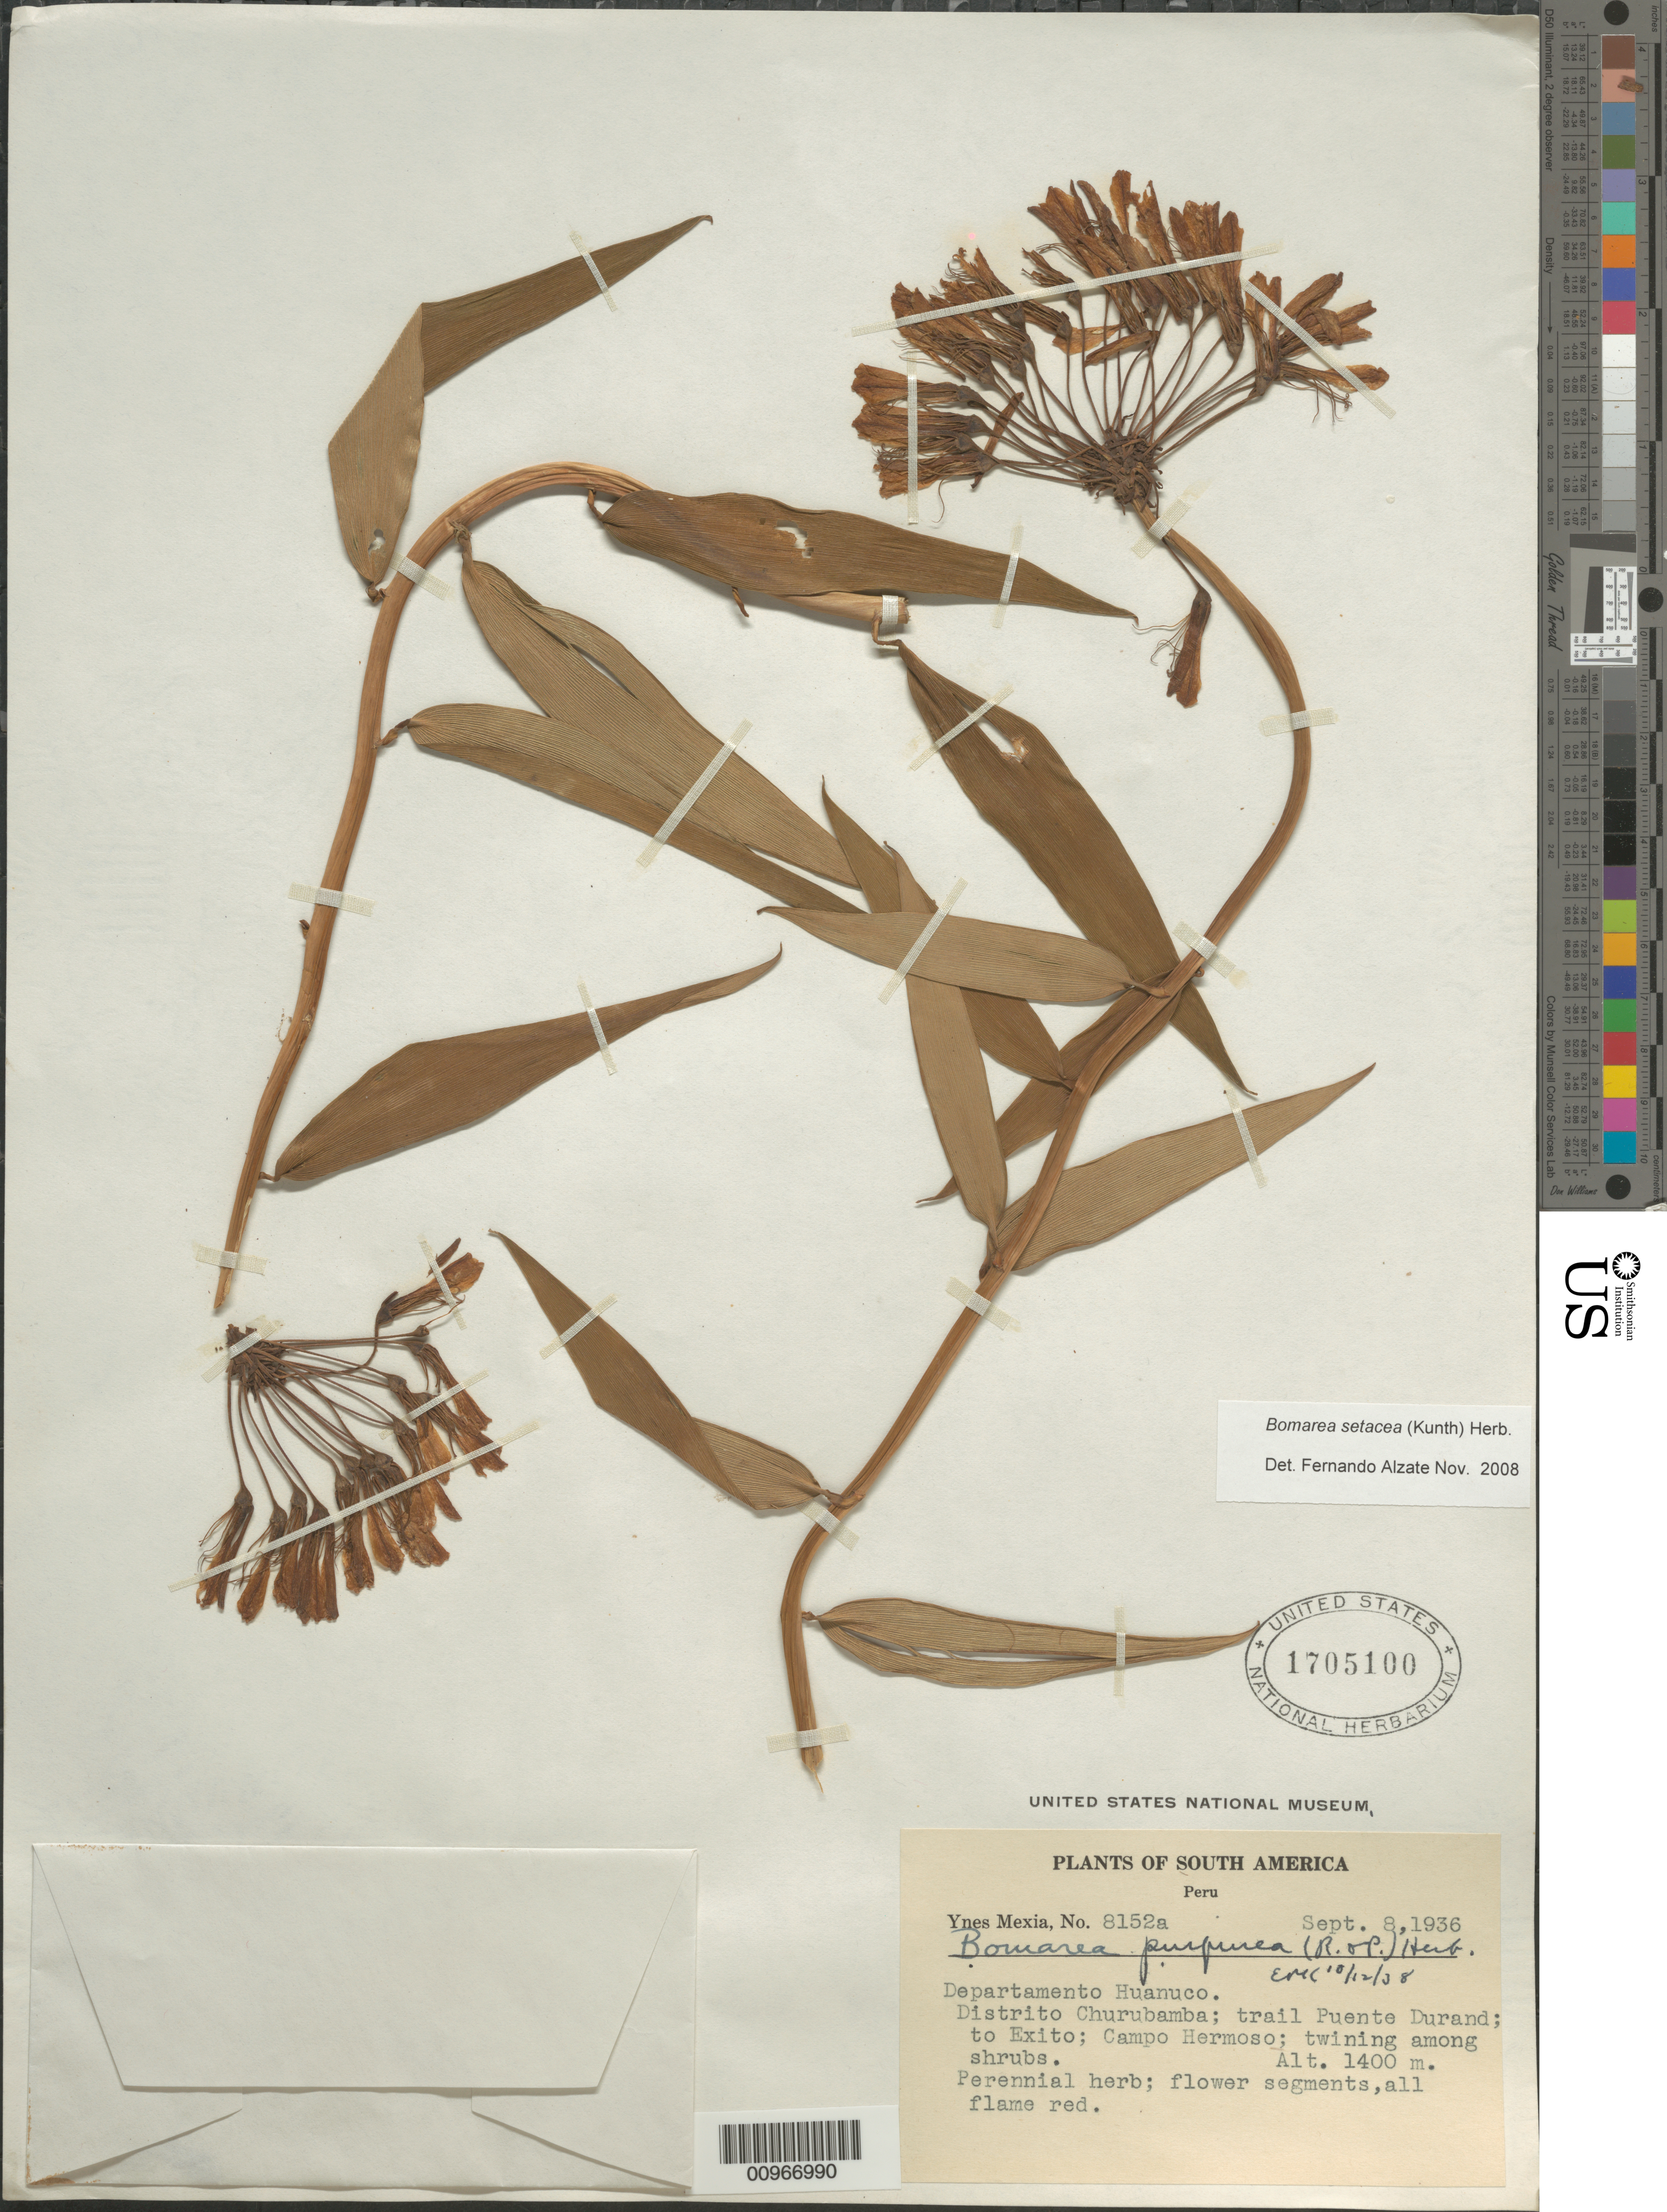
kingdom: Plantae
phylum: Tracheophyta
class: Liliopsida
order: Liliales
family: Alstroemeriaceae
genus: Bomarea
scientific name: Bomarea setacea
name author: (Ruiz & Pav.) Herb.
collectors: Y. Mexia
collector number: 8152a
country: Peru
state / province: Huánuco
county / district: Huánuco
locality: Churubamba Dist., Trail Puente Durand to Exito, Campo Hermoso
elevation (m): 1400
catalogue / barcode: US 1705100